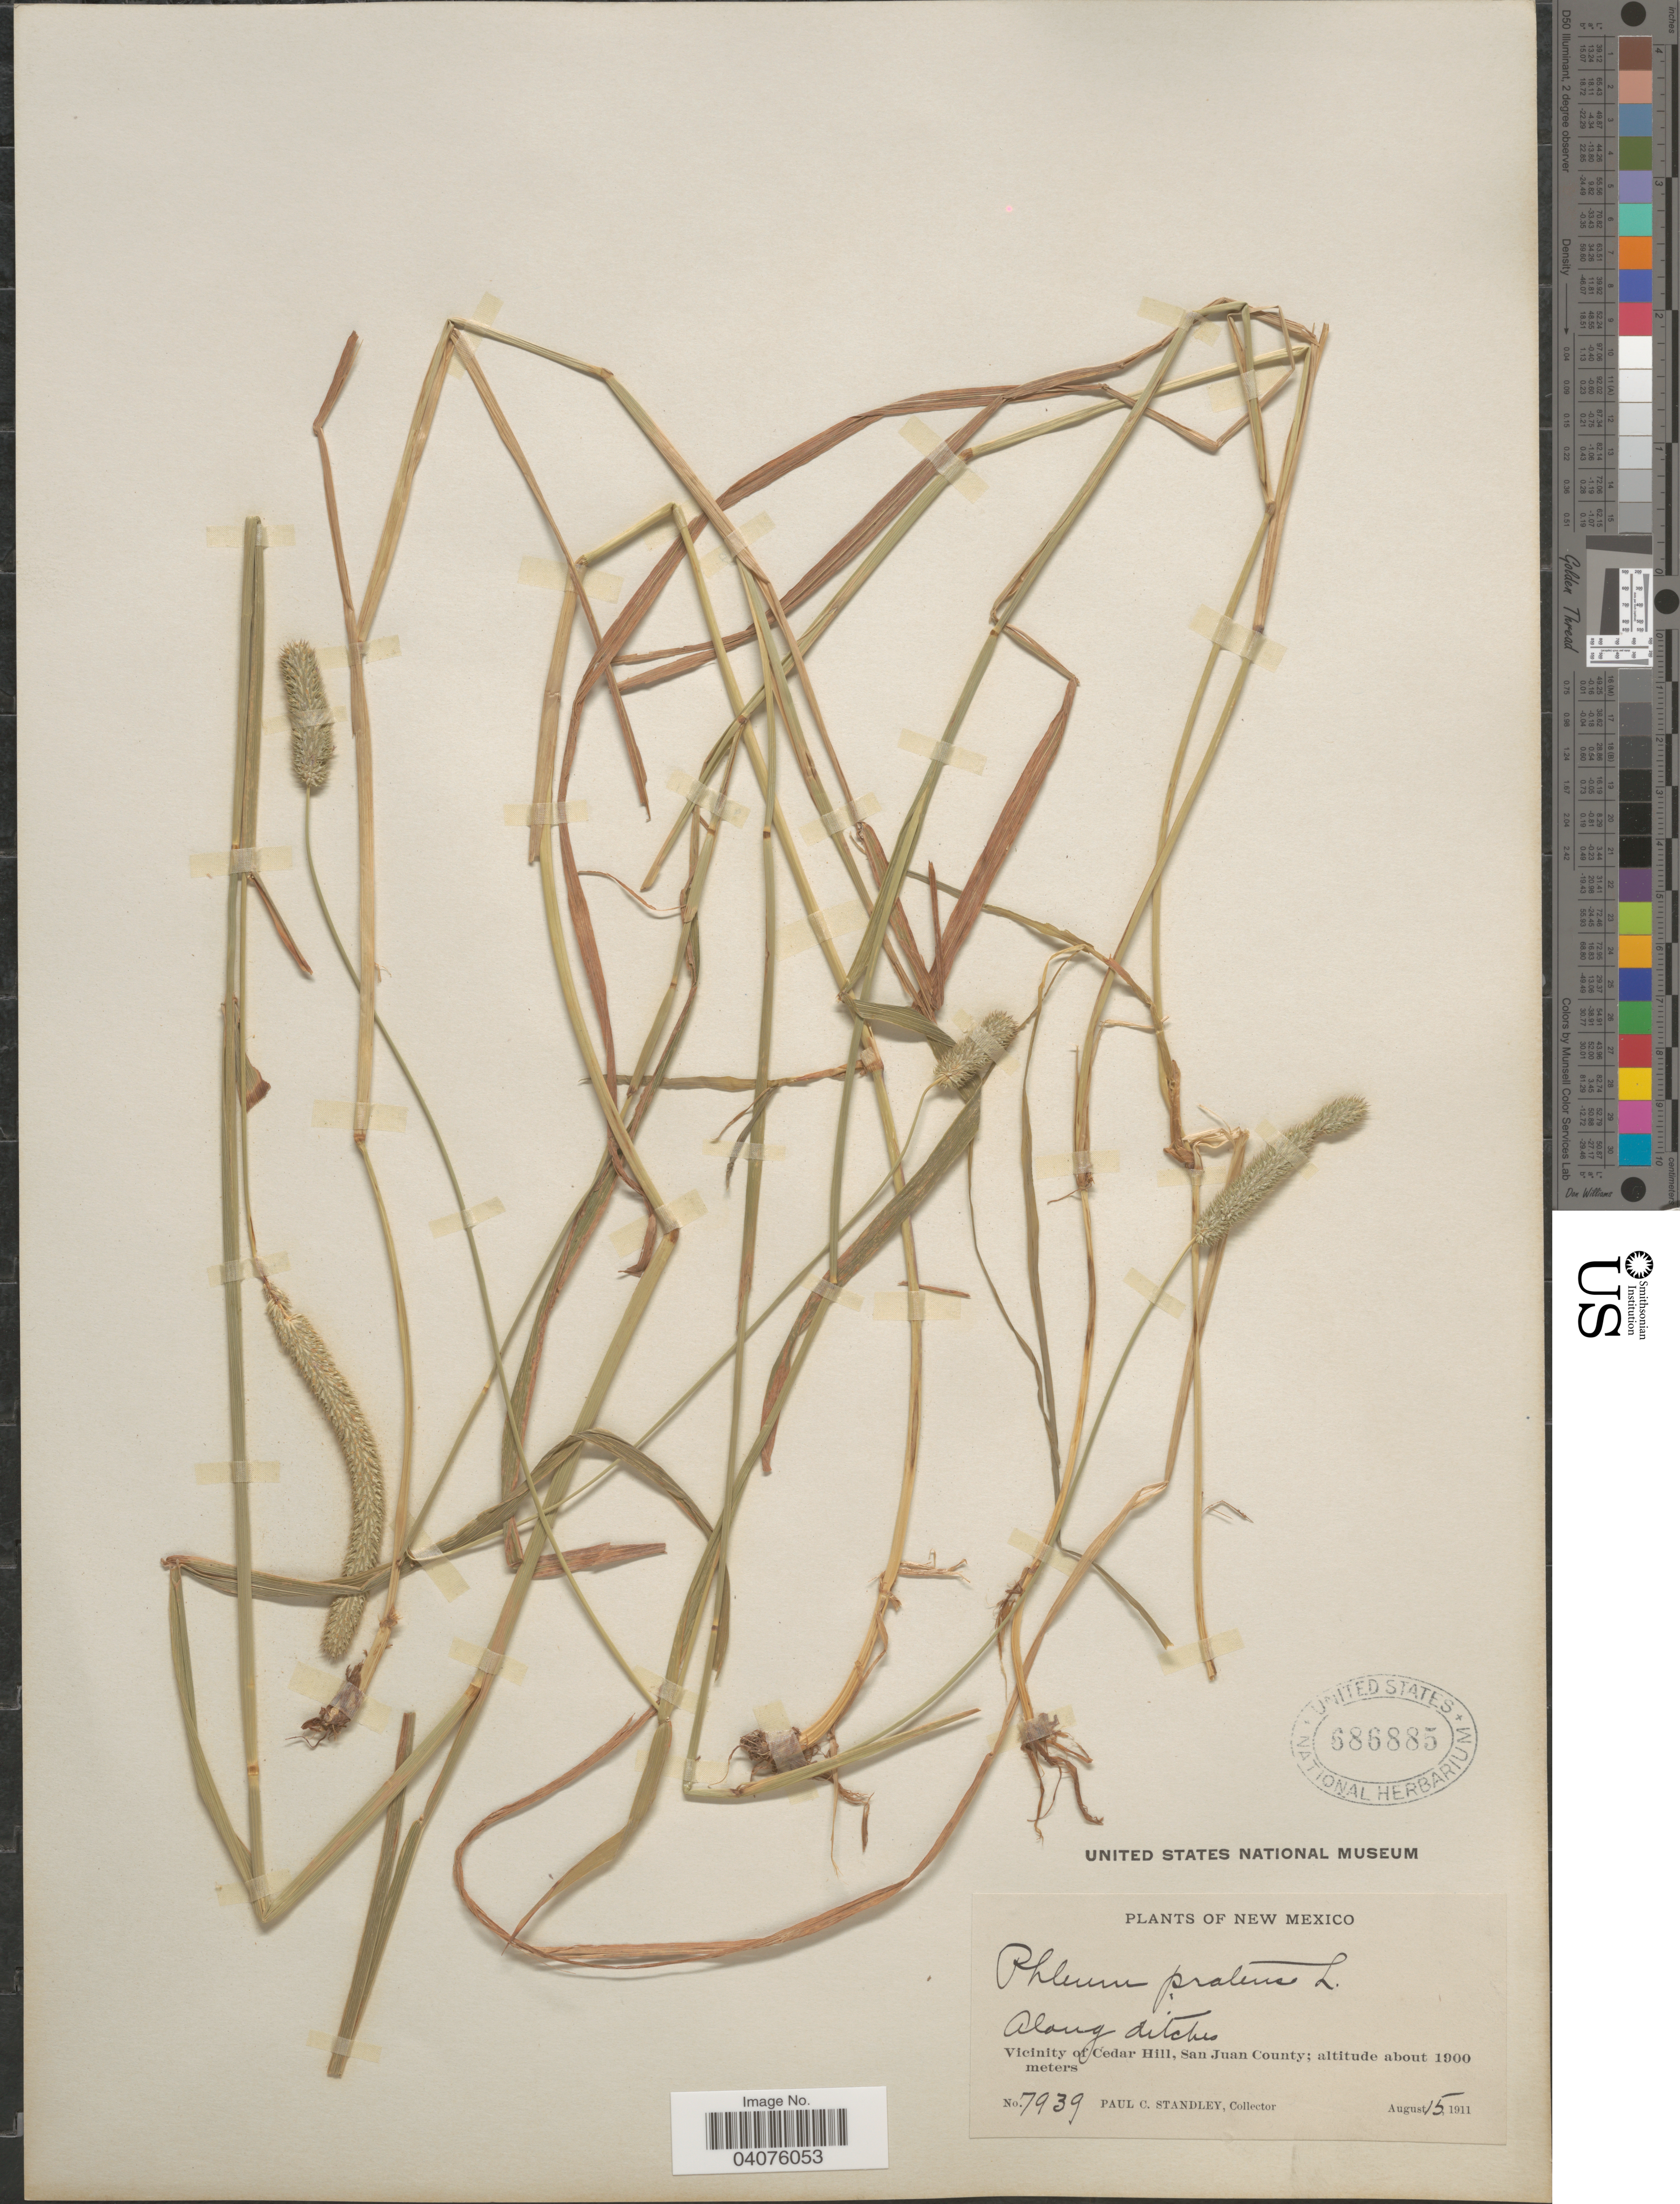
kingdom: Plantae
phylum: Tracheophyta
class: Liliopsida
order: Poales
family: Poaceae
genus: Phleum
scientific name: Phleum pratense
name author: L.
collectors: P. C. Standley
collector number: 7939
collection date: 1911-08-15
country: United States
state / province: New Mexico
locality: Along ditches. Vicinity of Cedar Hill, San Juan County.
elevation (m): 1900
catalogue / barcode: US 686885